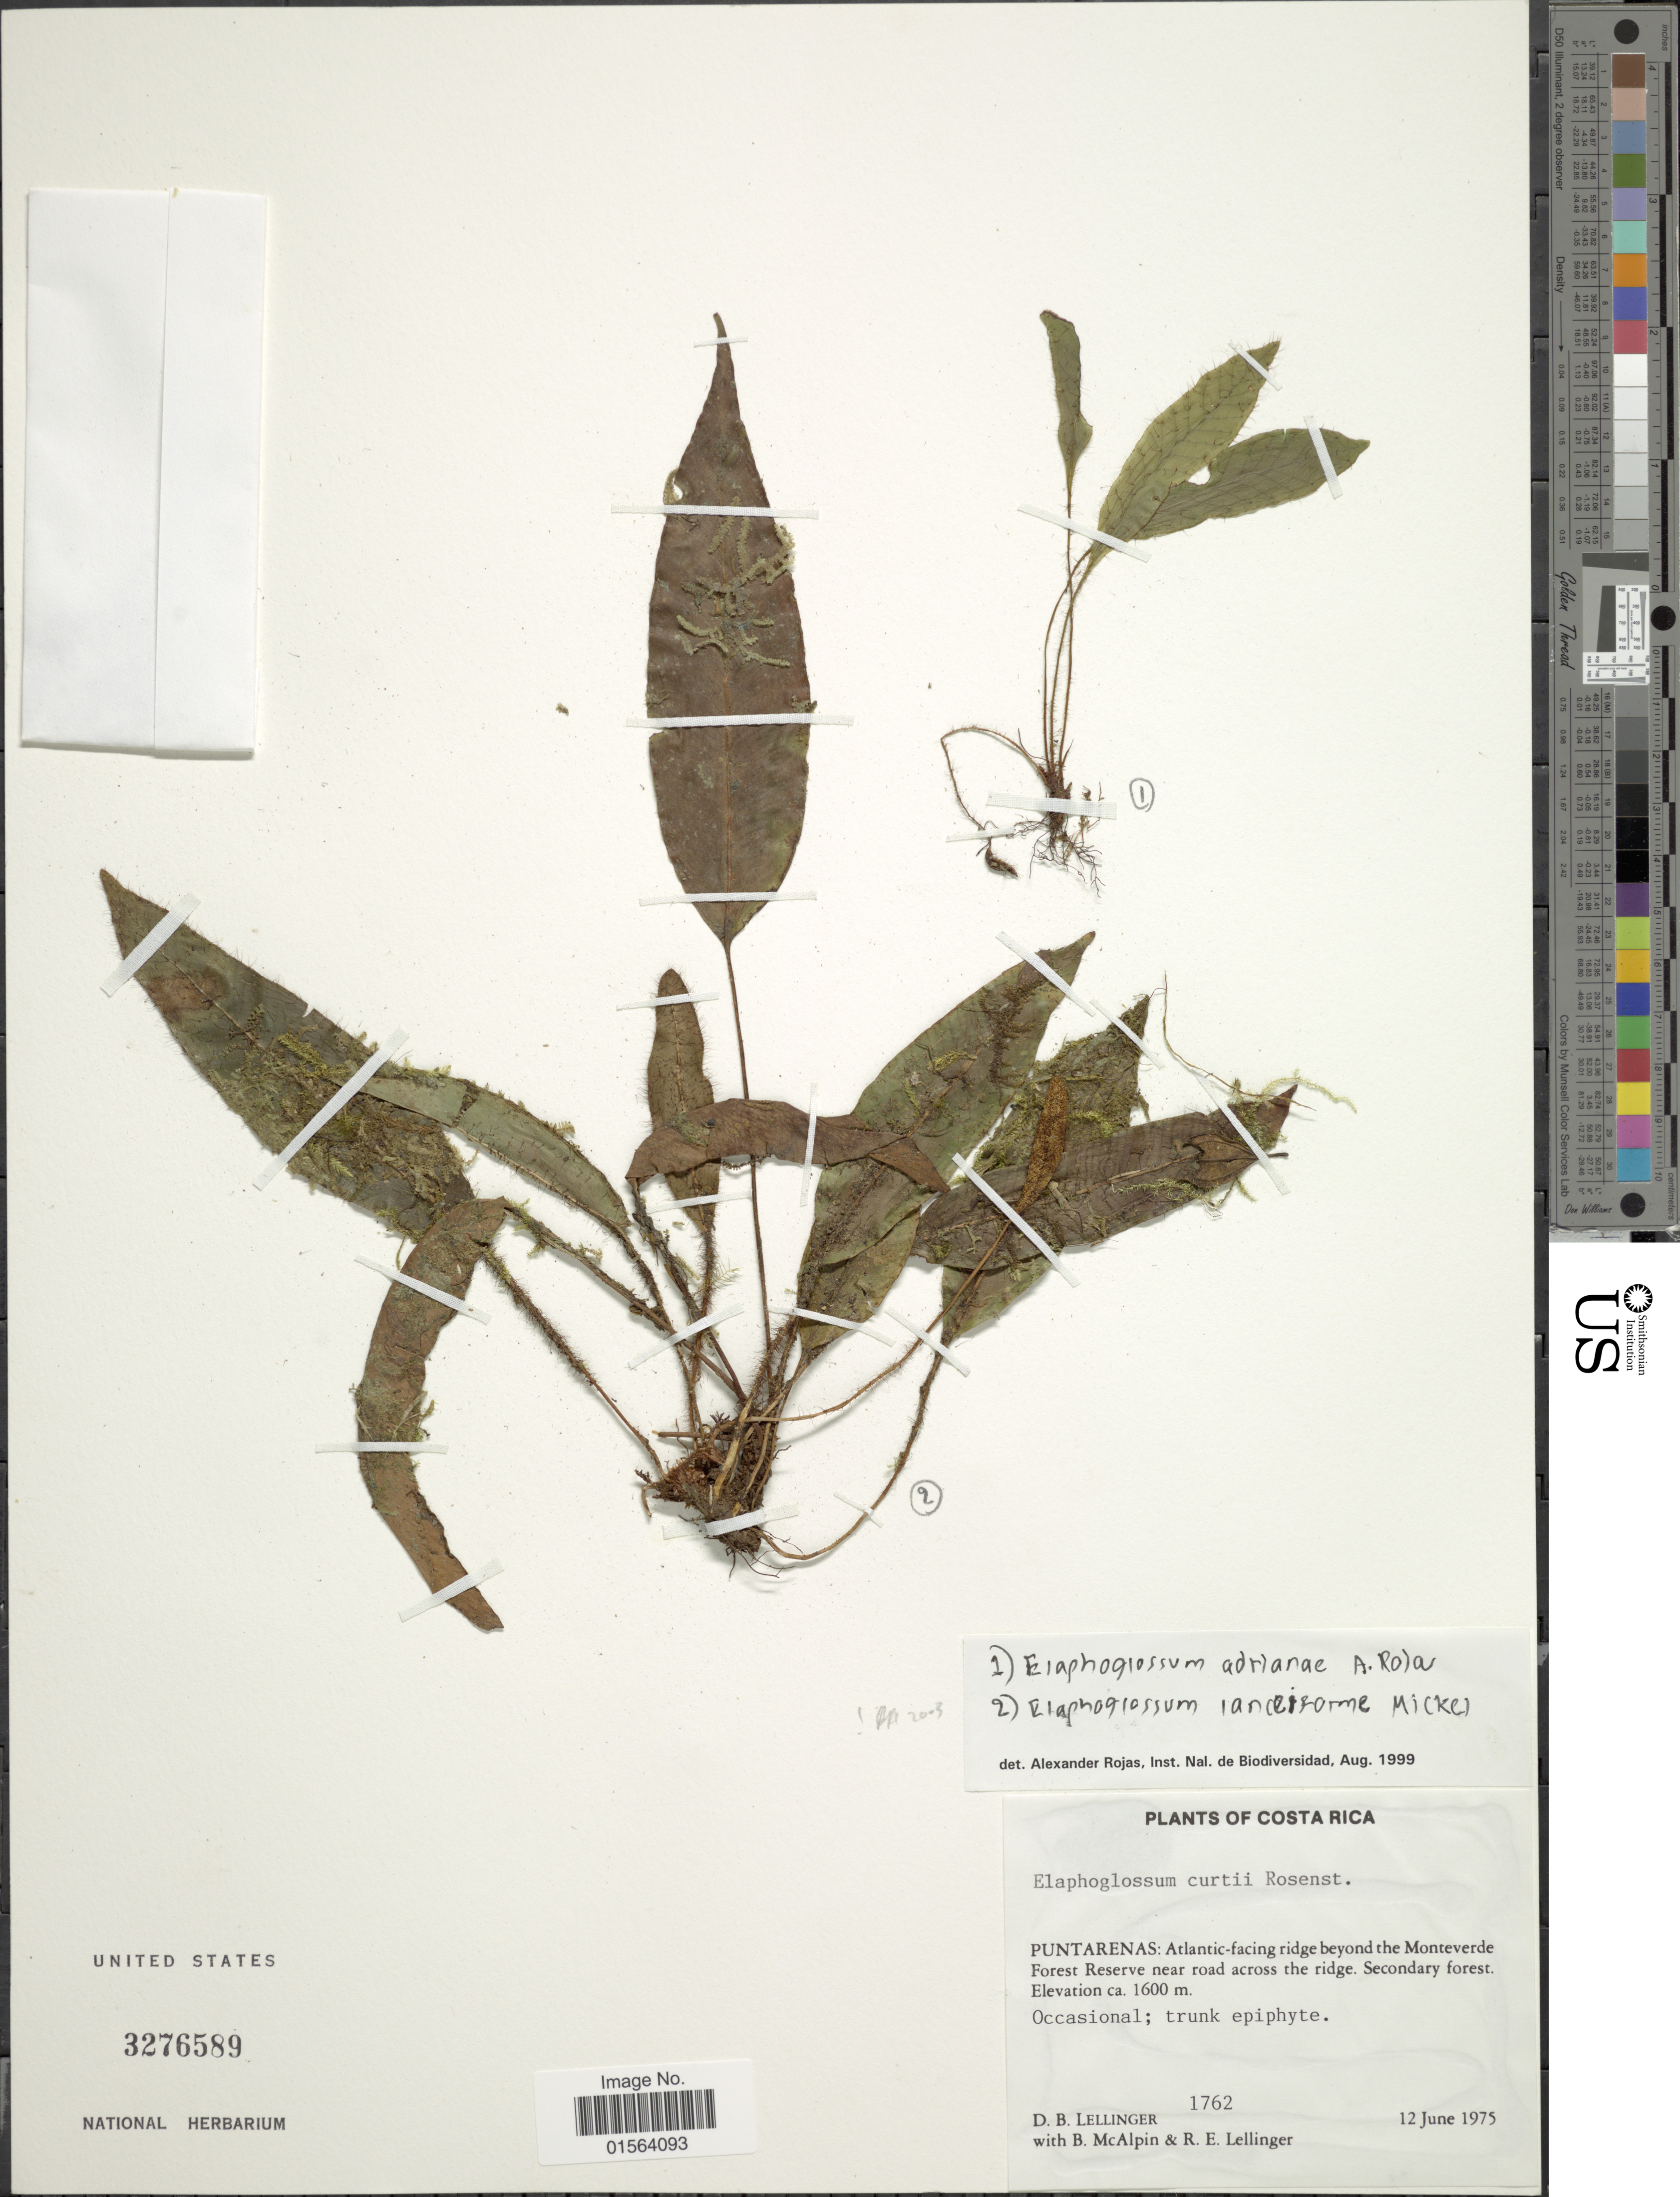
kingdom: Plantae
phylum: Tracheophyta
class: Polypodiopsida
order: Polypodiales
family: Dryopteridaceae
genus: Elaphoglossum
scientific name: Elaphoglossum lanceiforme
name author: Mickel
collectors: D. B. Lellinger, B. McAlpin & R. E. Lellinger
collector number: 1762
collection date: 1975-06-12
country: Costa Rica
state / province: Puntarenas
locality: Puntarenas: Atlantic-facing ridge beyond the Monteverde Forest Reserve near road across the ridge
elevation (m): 1600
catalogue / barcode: US 3276589